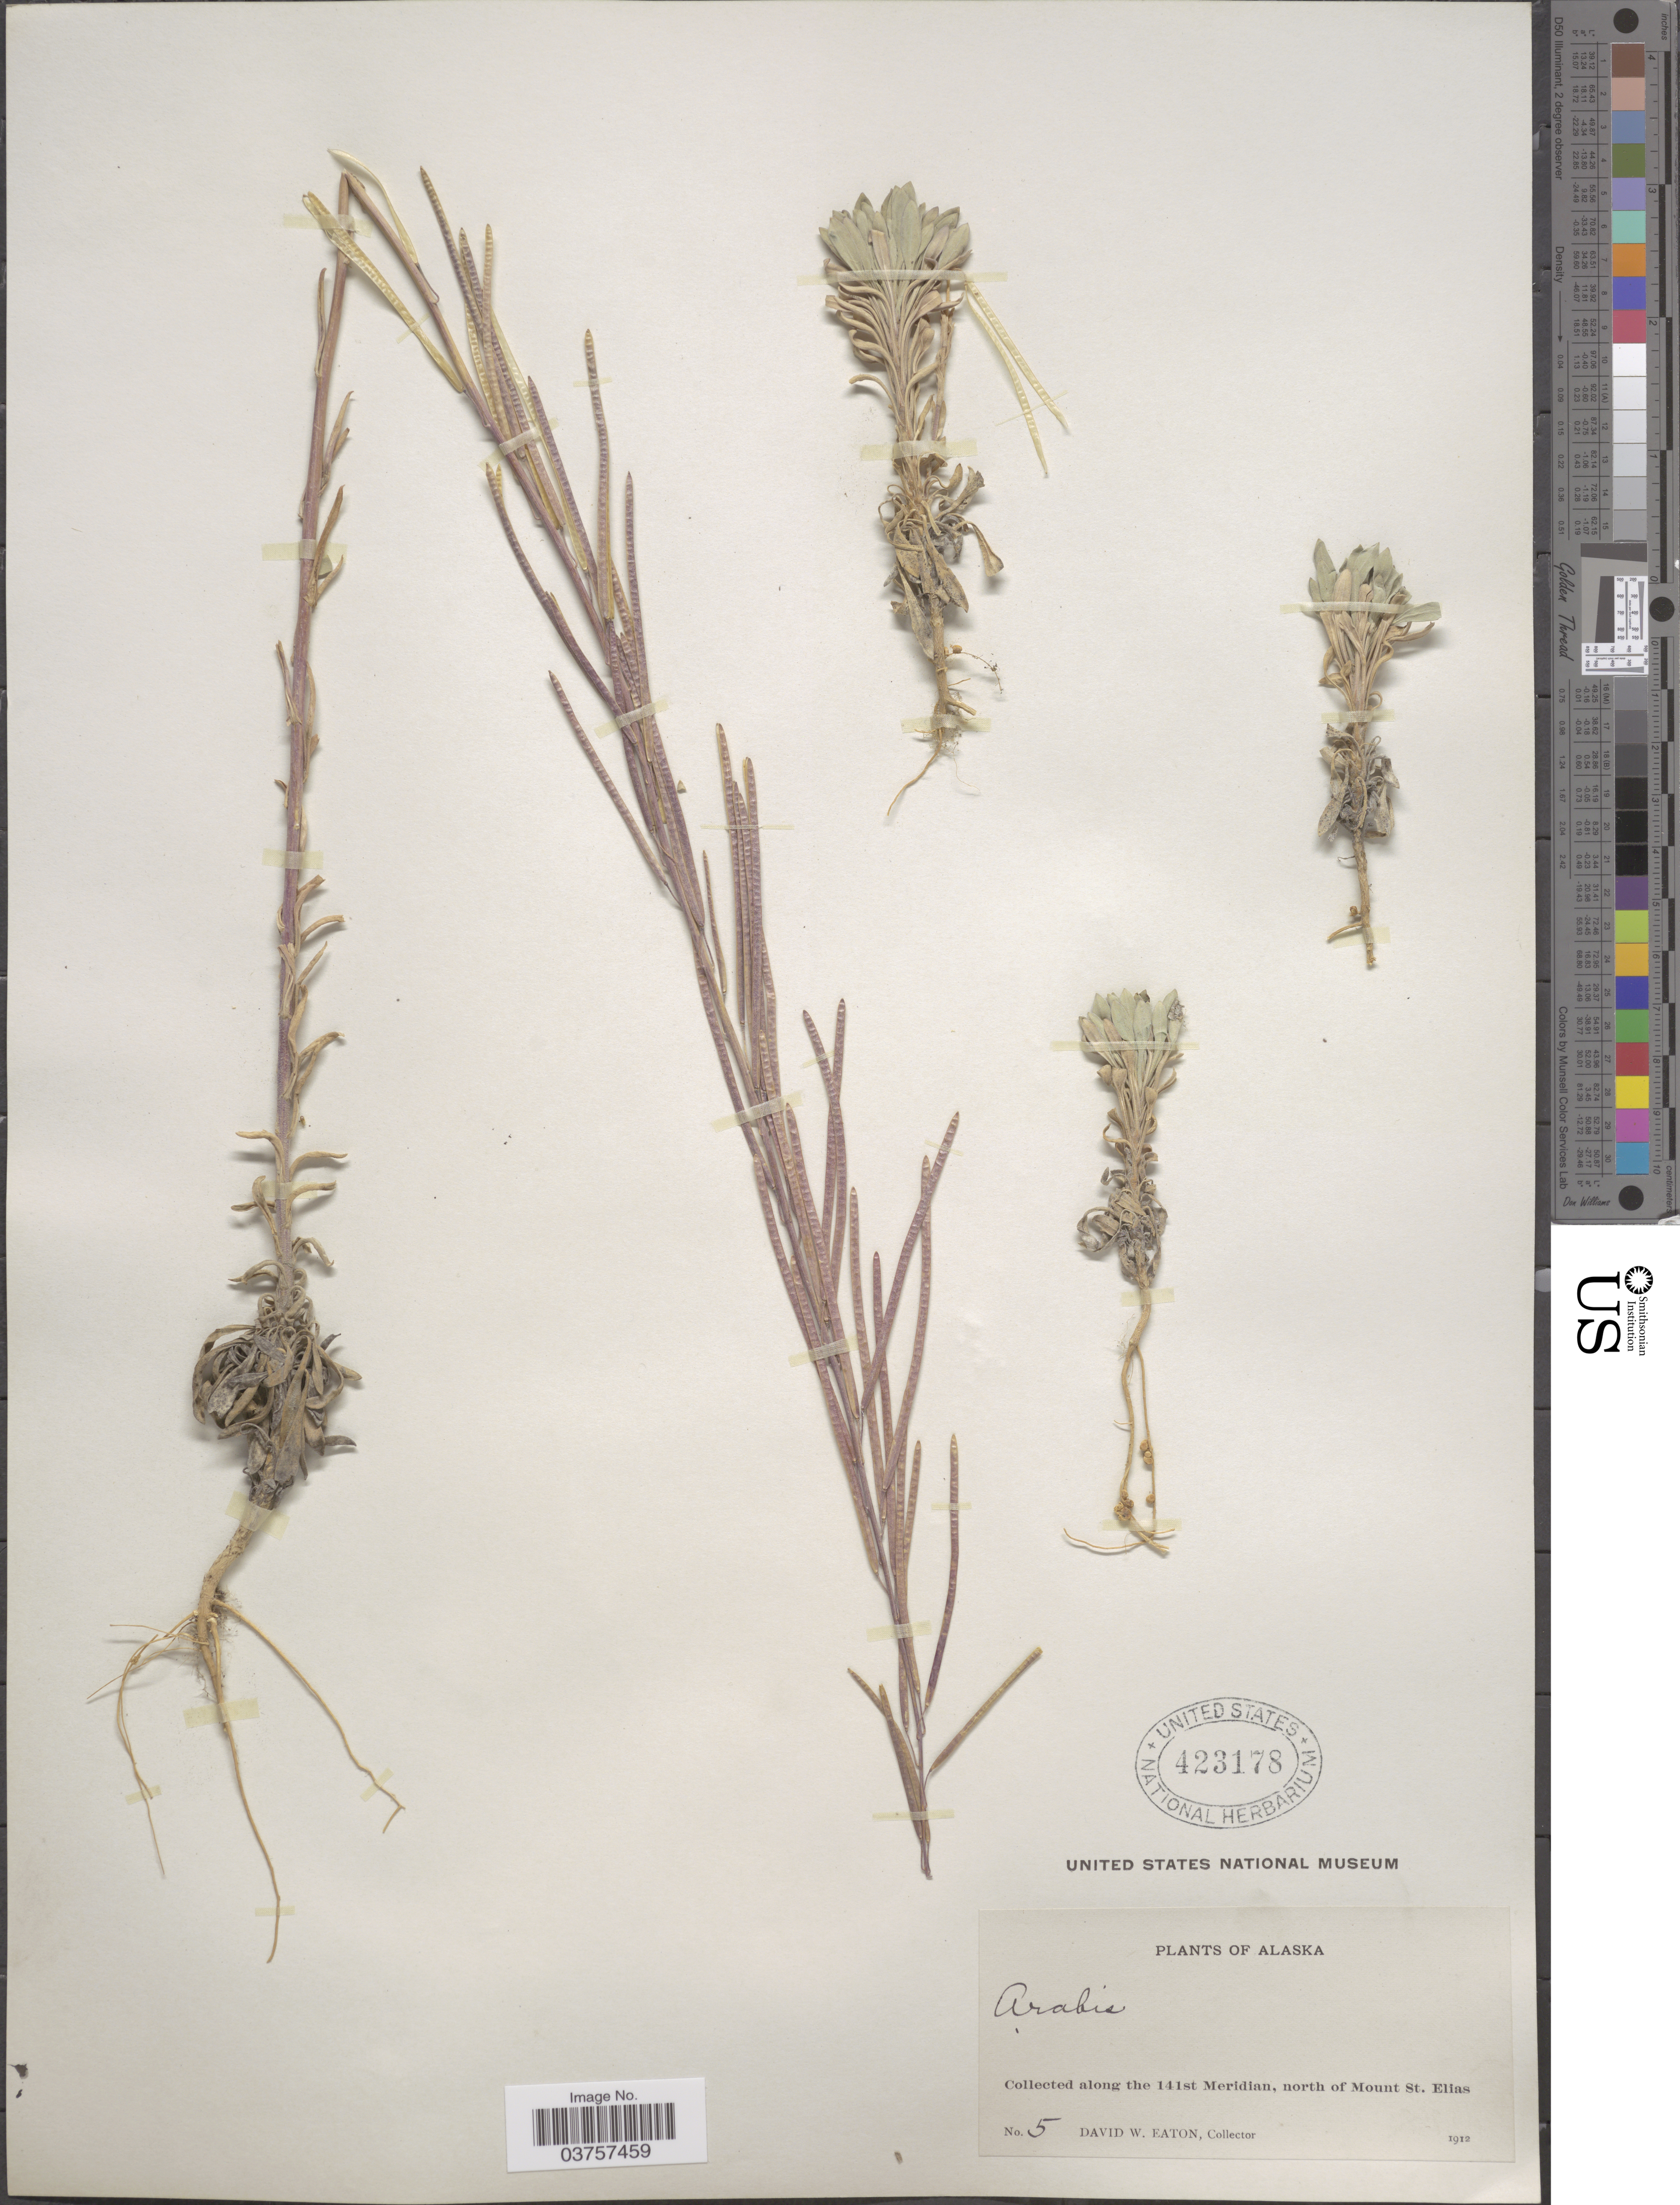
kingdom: Plantae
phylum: Tracheophyta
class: Magnoliopsida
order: Brassicales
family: Brassicaceae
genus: Arabis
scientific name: Arabis holboellii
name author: Hornem.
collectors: D. Eaton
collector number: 5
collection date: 1912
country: United States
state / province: Alaska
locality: Along the 141st Meridian, north of Mount St. Elias.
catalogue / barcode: US 423178